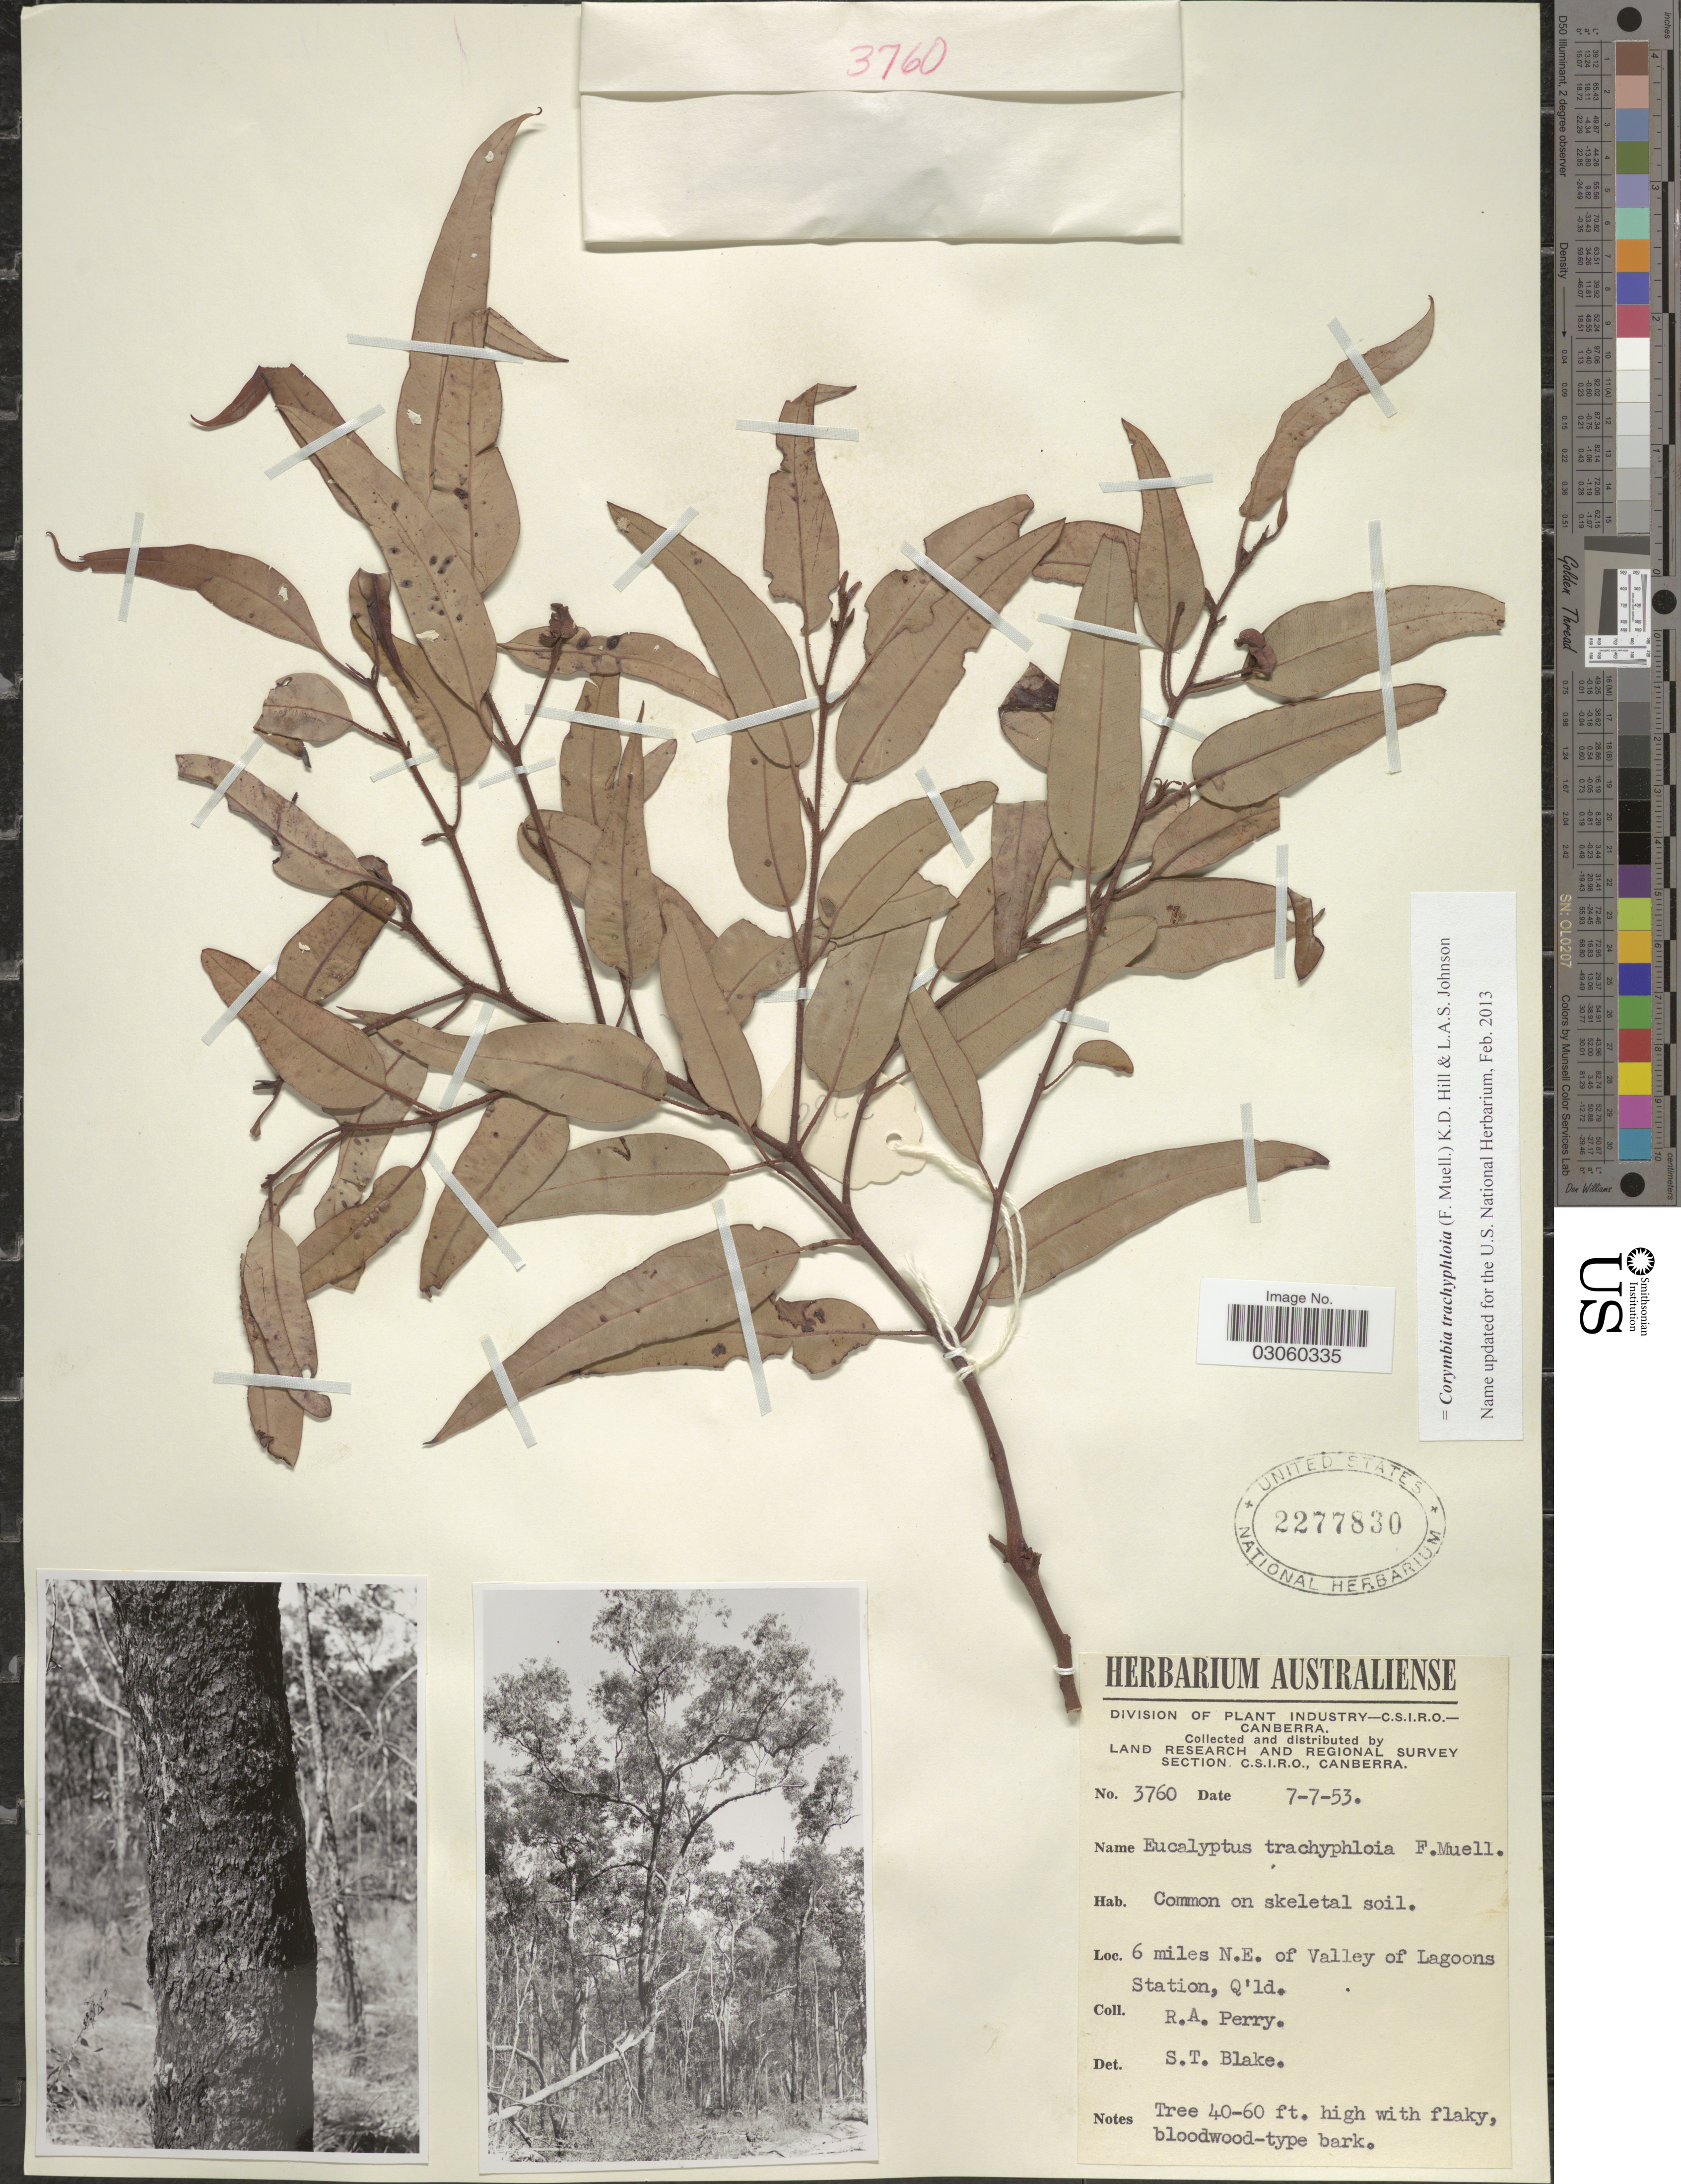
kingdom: Plantae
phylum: Tracheophyta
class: Magnoliopsida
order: Myrtales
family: Myrtaceae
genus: Corymbia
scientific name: Corymbia trachyphloia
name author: (F. Muell.) K.D. Hill & L.A.S. Johnson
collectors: Perry, R. A.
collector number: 3760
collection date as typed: Transcribed d/m/y: 7/7/53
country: Australia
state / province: Queensland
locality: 6 miles N.E. of Valley of Lagoons Station, Q'ld.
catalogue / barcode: US 2277830